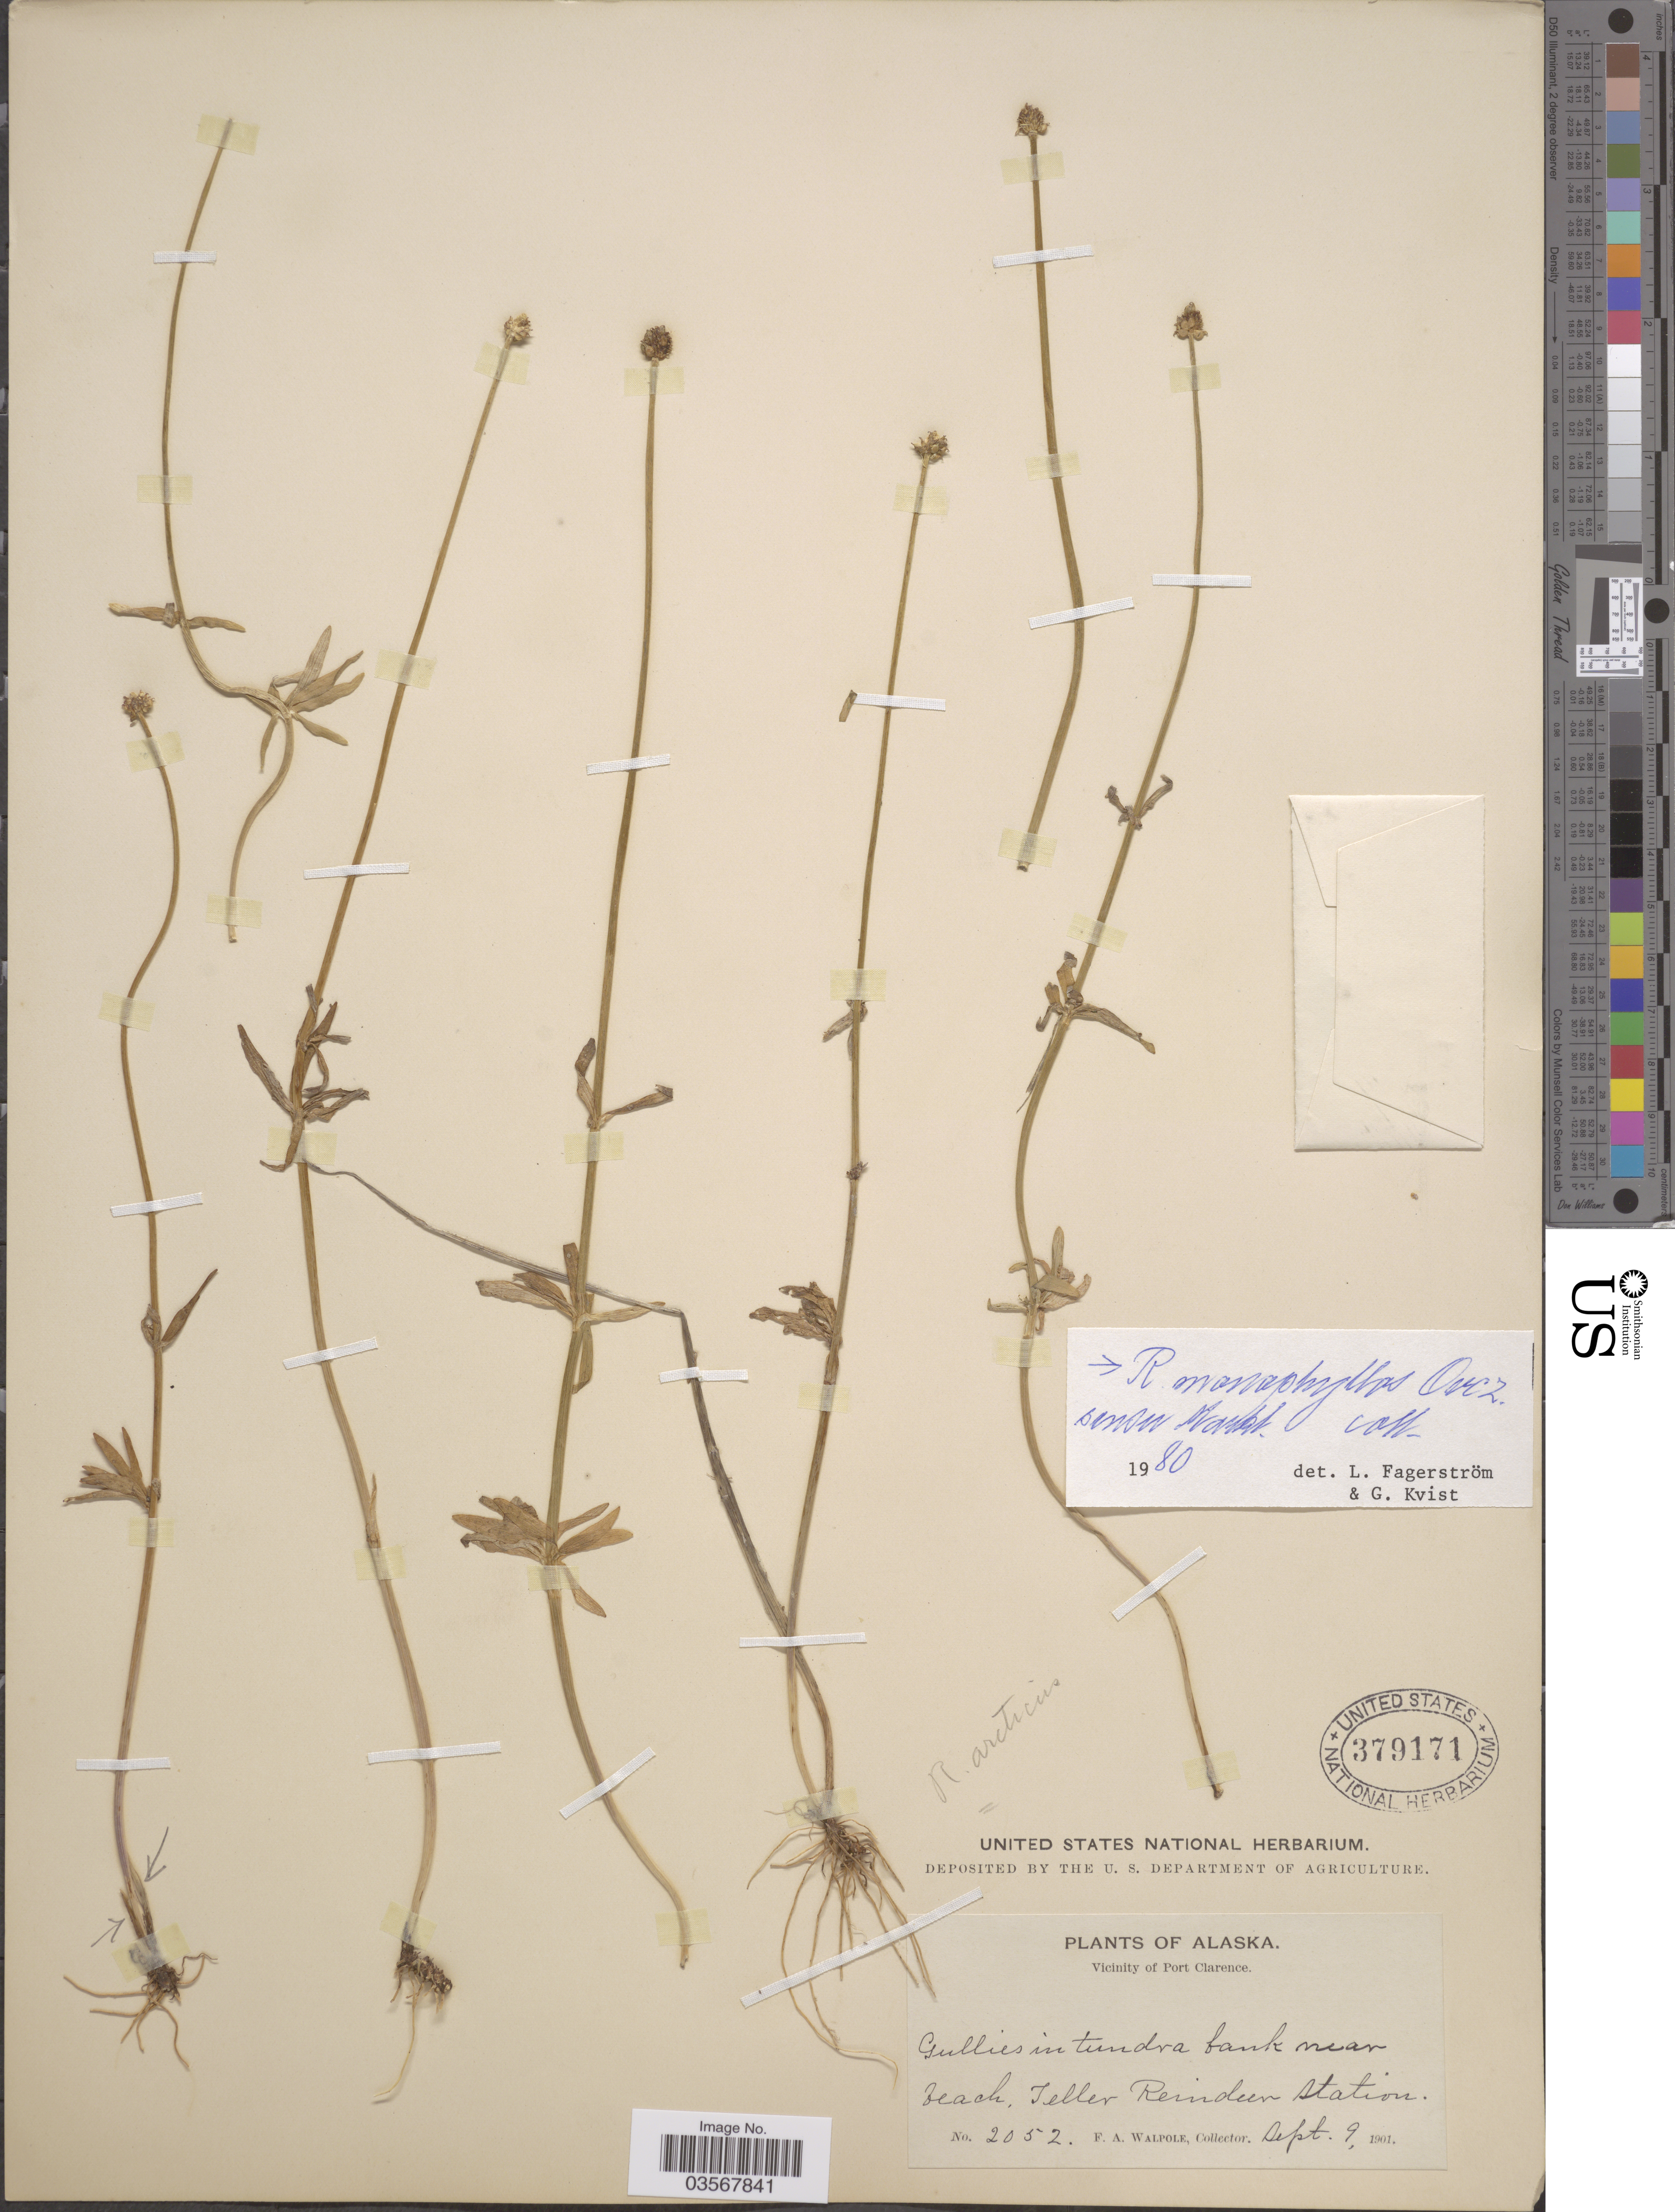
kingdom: Plantae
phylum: Tracheophyta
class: Magnoliopsida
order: Ranunculales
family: Ranunculaceae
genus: Ranunculus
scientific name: Ranunculus monophyllus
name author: Ovcz.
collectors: F. Walpole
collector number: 2052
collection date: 1901-09-09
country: United States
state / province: Alaska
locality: Vicinity of Port Clarence. Gullies in tundra bank near beach, Teller Reindeer Station.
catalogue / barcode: US 379171